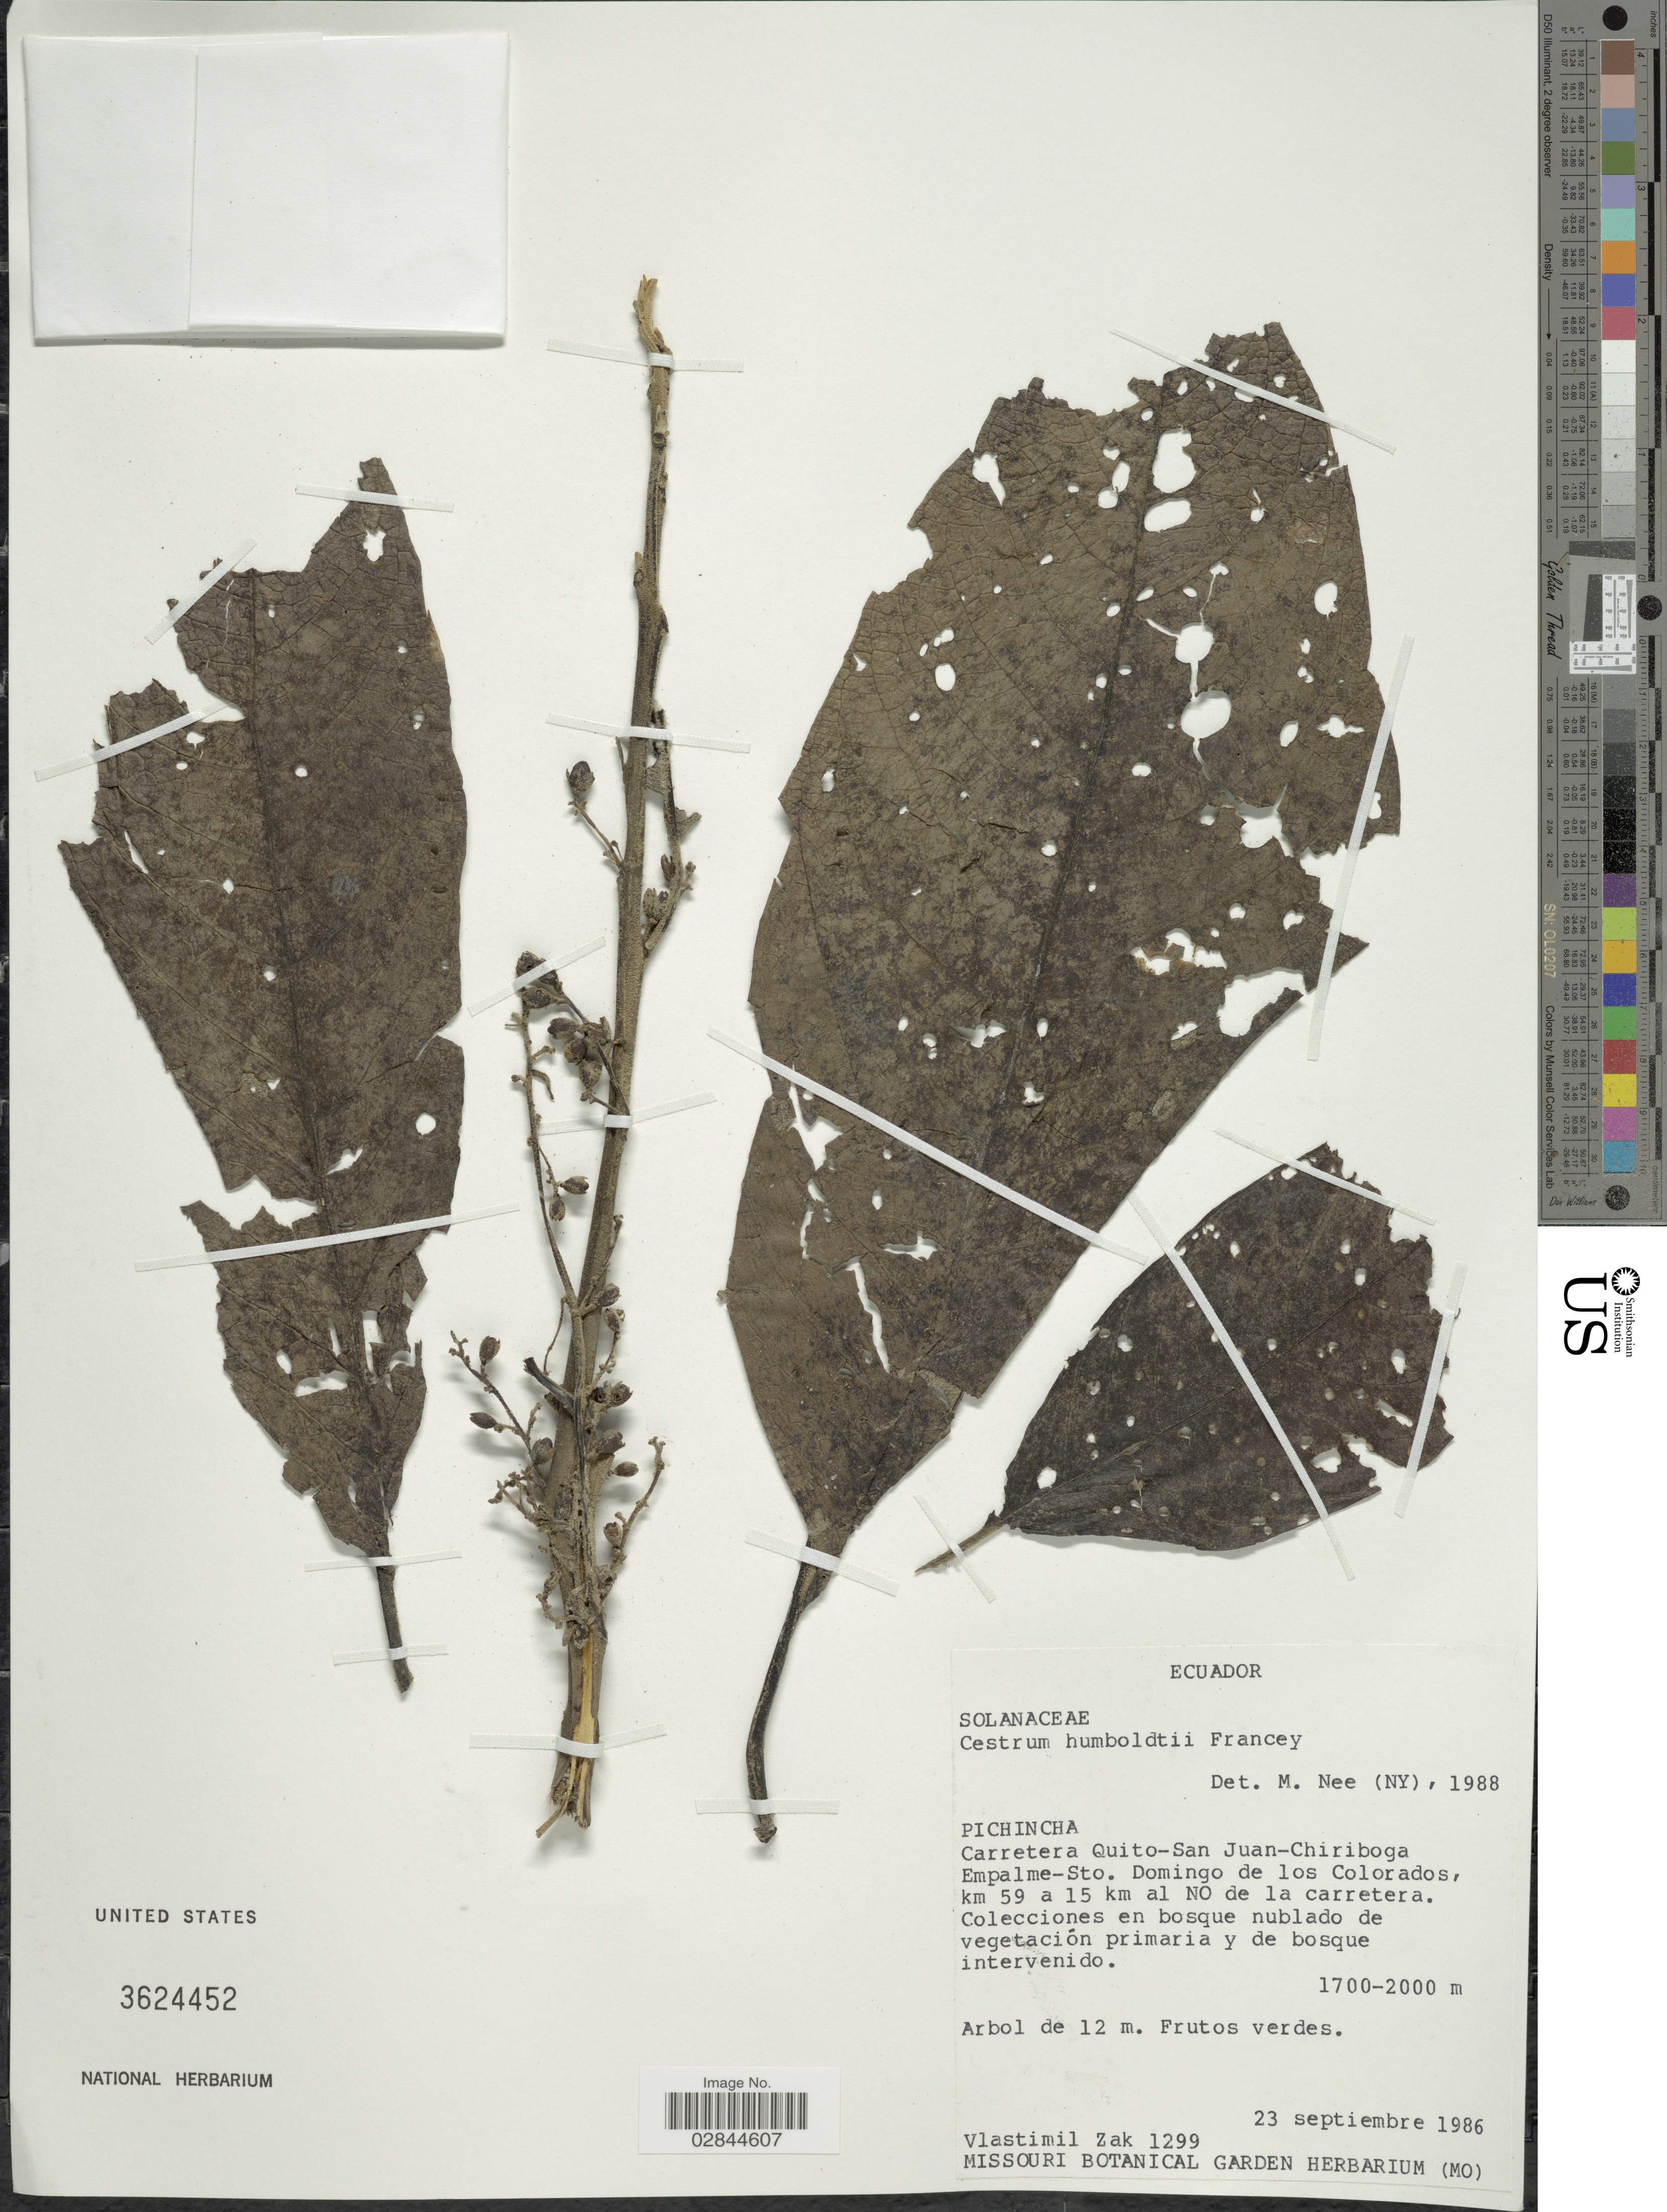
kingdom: Plantae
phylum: Tracheophyta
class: Magnoliopsida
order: Solanales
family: Solanaceae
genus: Cestrum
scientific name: Cestrum humboldtii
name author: Francey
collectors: V. Zak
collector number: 1299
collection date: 1986-09-23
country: Ecuador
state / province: Pichincha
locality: Carretera Quito-San Juan-Chiriboga Empalme-Sto. Domingo de los Colorados, km 59 a 15 km al NO de la carretera.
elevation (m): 1700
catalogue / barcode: US 3624452